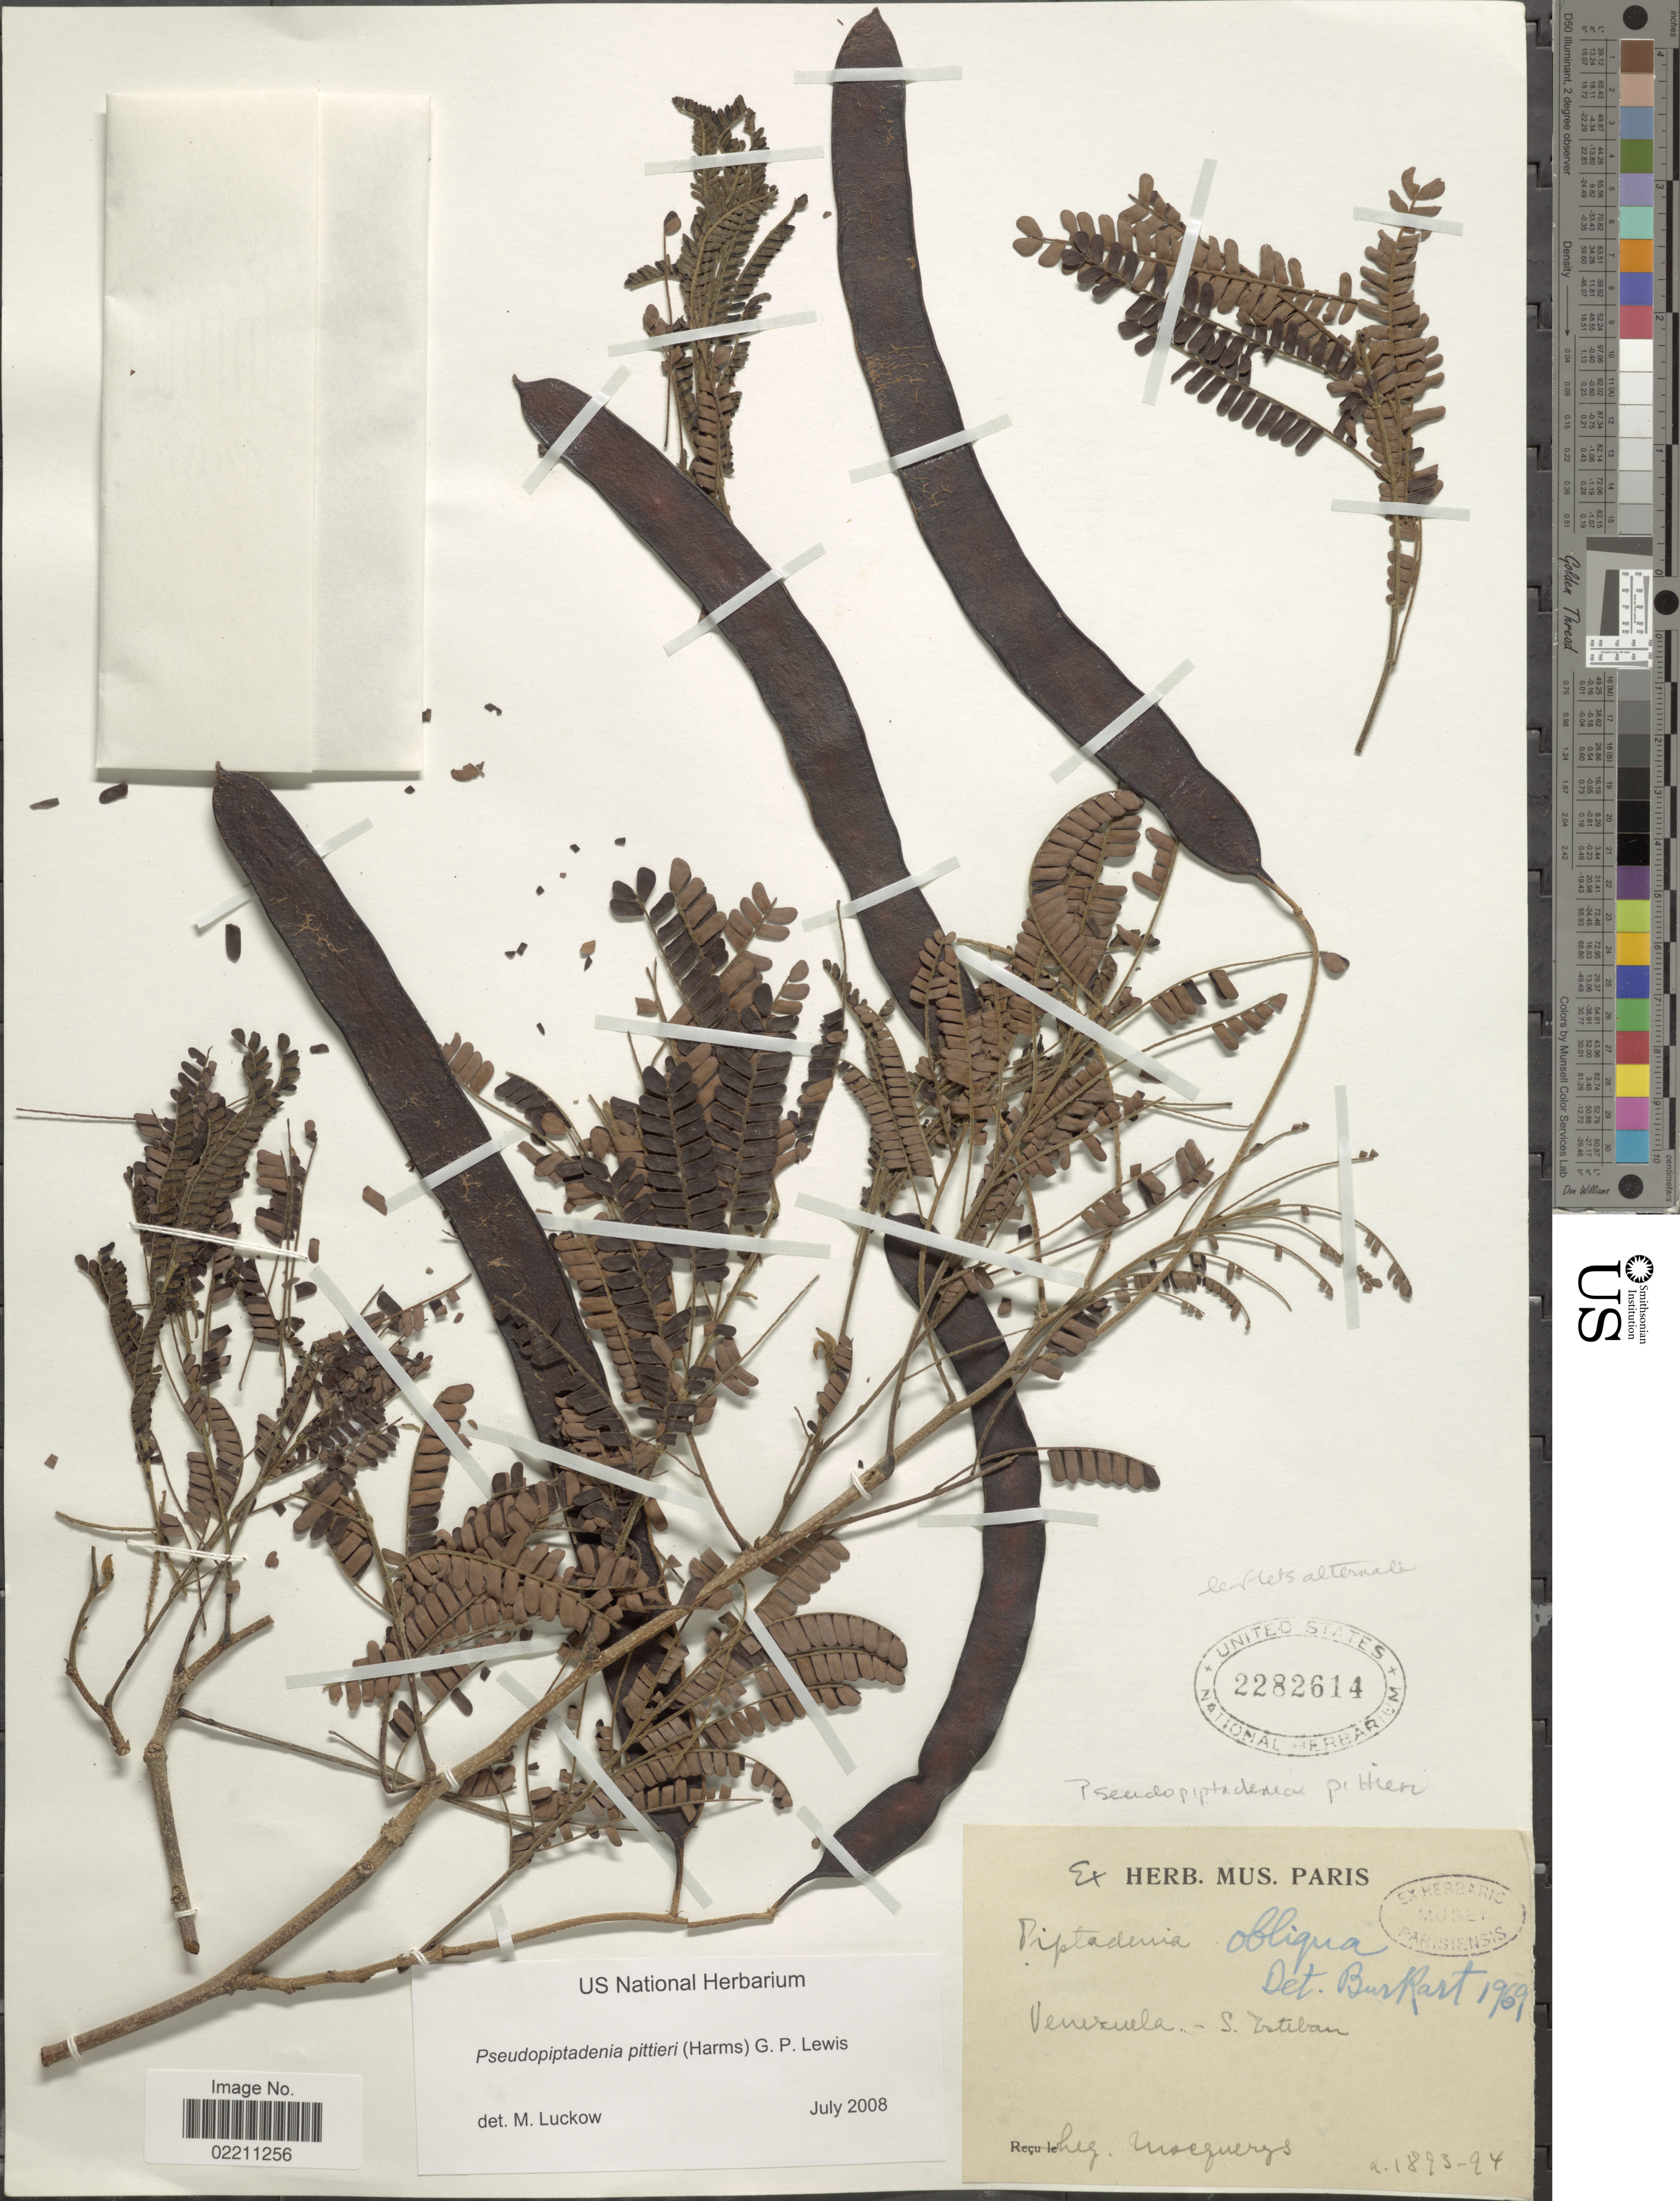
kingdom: Plantae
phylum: Tracheophyta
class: Magnoliopsida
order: Fabales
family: Fabaceae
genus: Marlimorimia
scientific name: Marlimorimia pittieri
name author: (Harms) L.P. Queiroz & L.M. Borges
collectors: A. Mocquerys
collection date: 1893/1894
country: Venezuela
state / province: Carabobo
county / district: Puerto Cabello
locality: San Esteban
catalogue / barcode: US 2282614